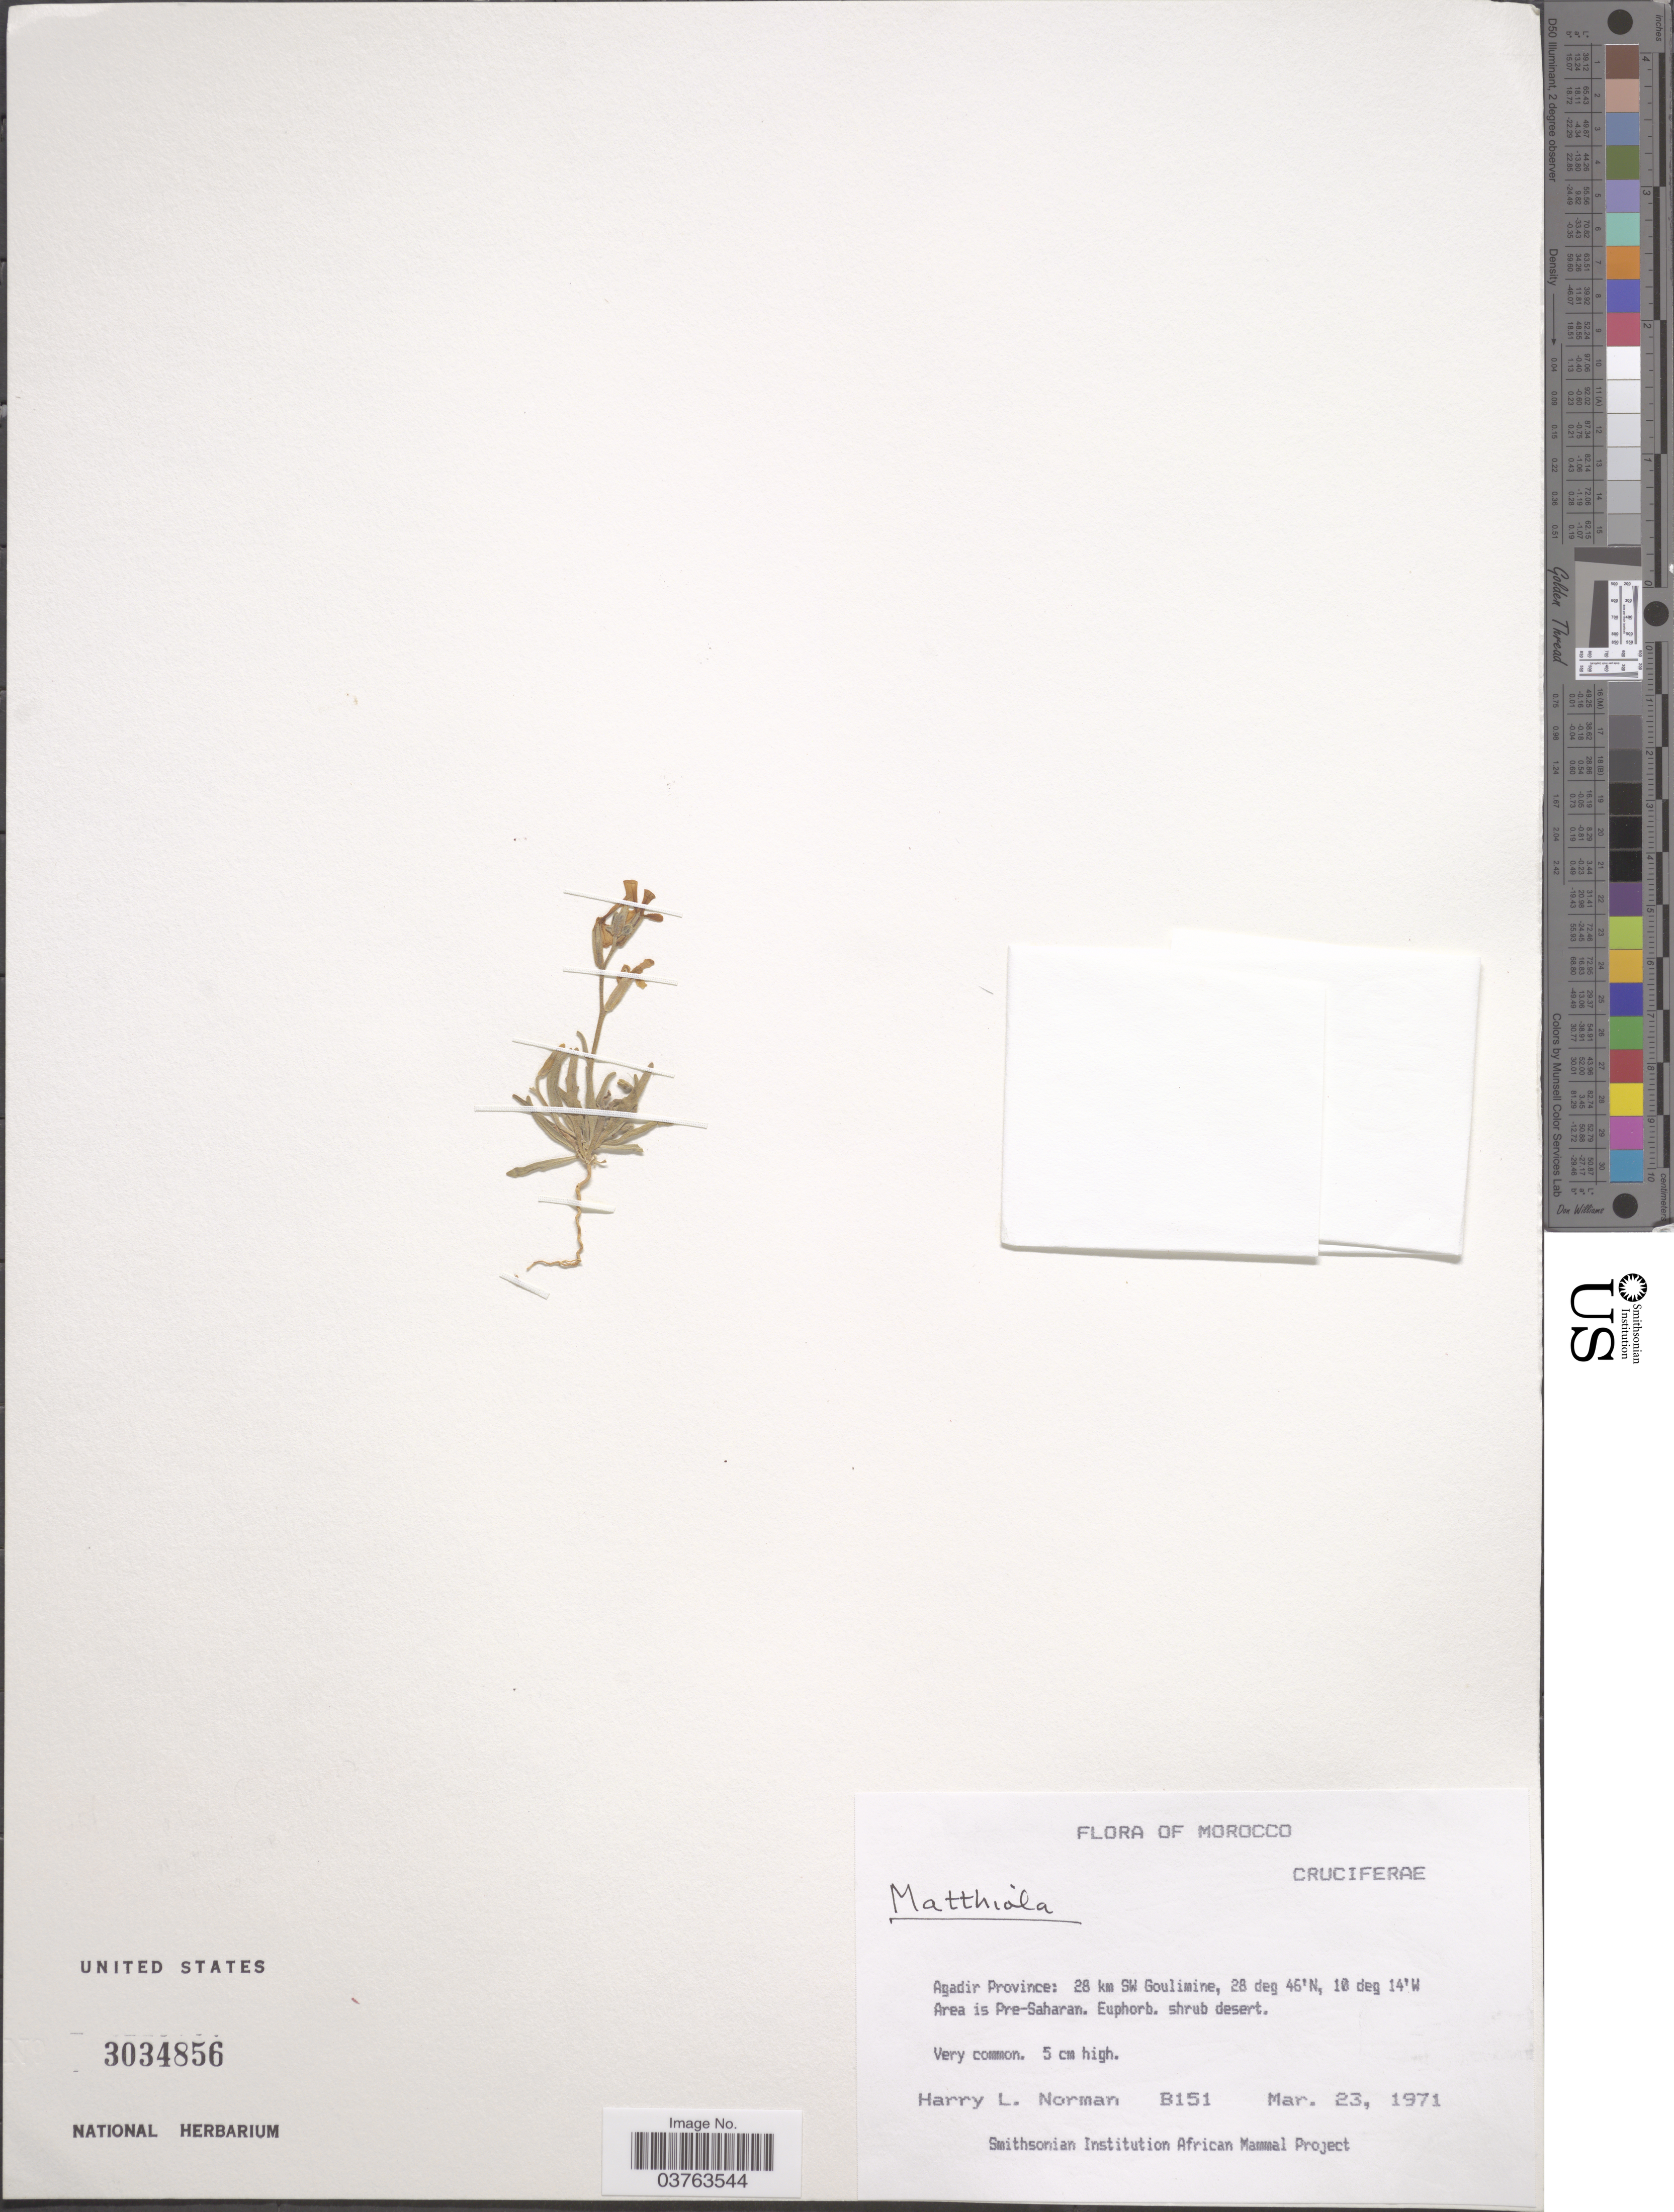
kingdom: Plantae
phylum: Tracheophyta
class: Magnoliopsida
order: Brassicales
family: Brassicaceae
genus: Matthiola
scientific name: Matthiola sp.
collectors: Norman, H.L.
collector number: B151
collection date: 1971-03-23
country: Morocco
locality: Agadir Province: 28 km SW Goulimine, Area is Pre-Saharan.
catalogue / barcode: US 3034856